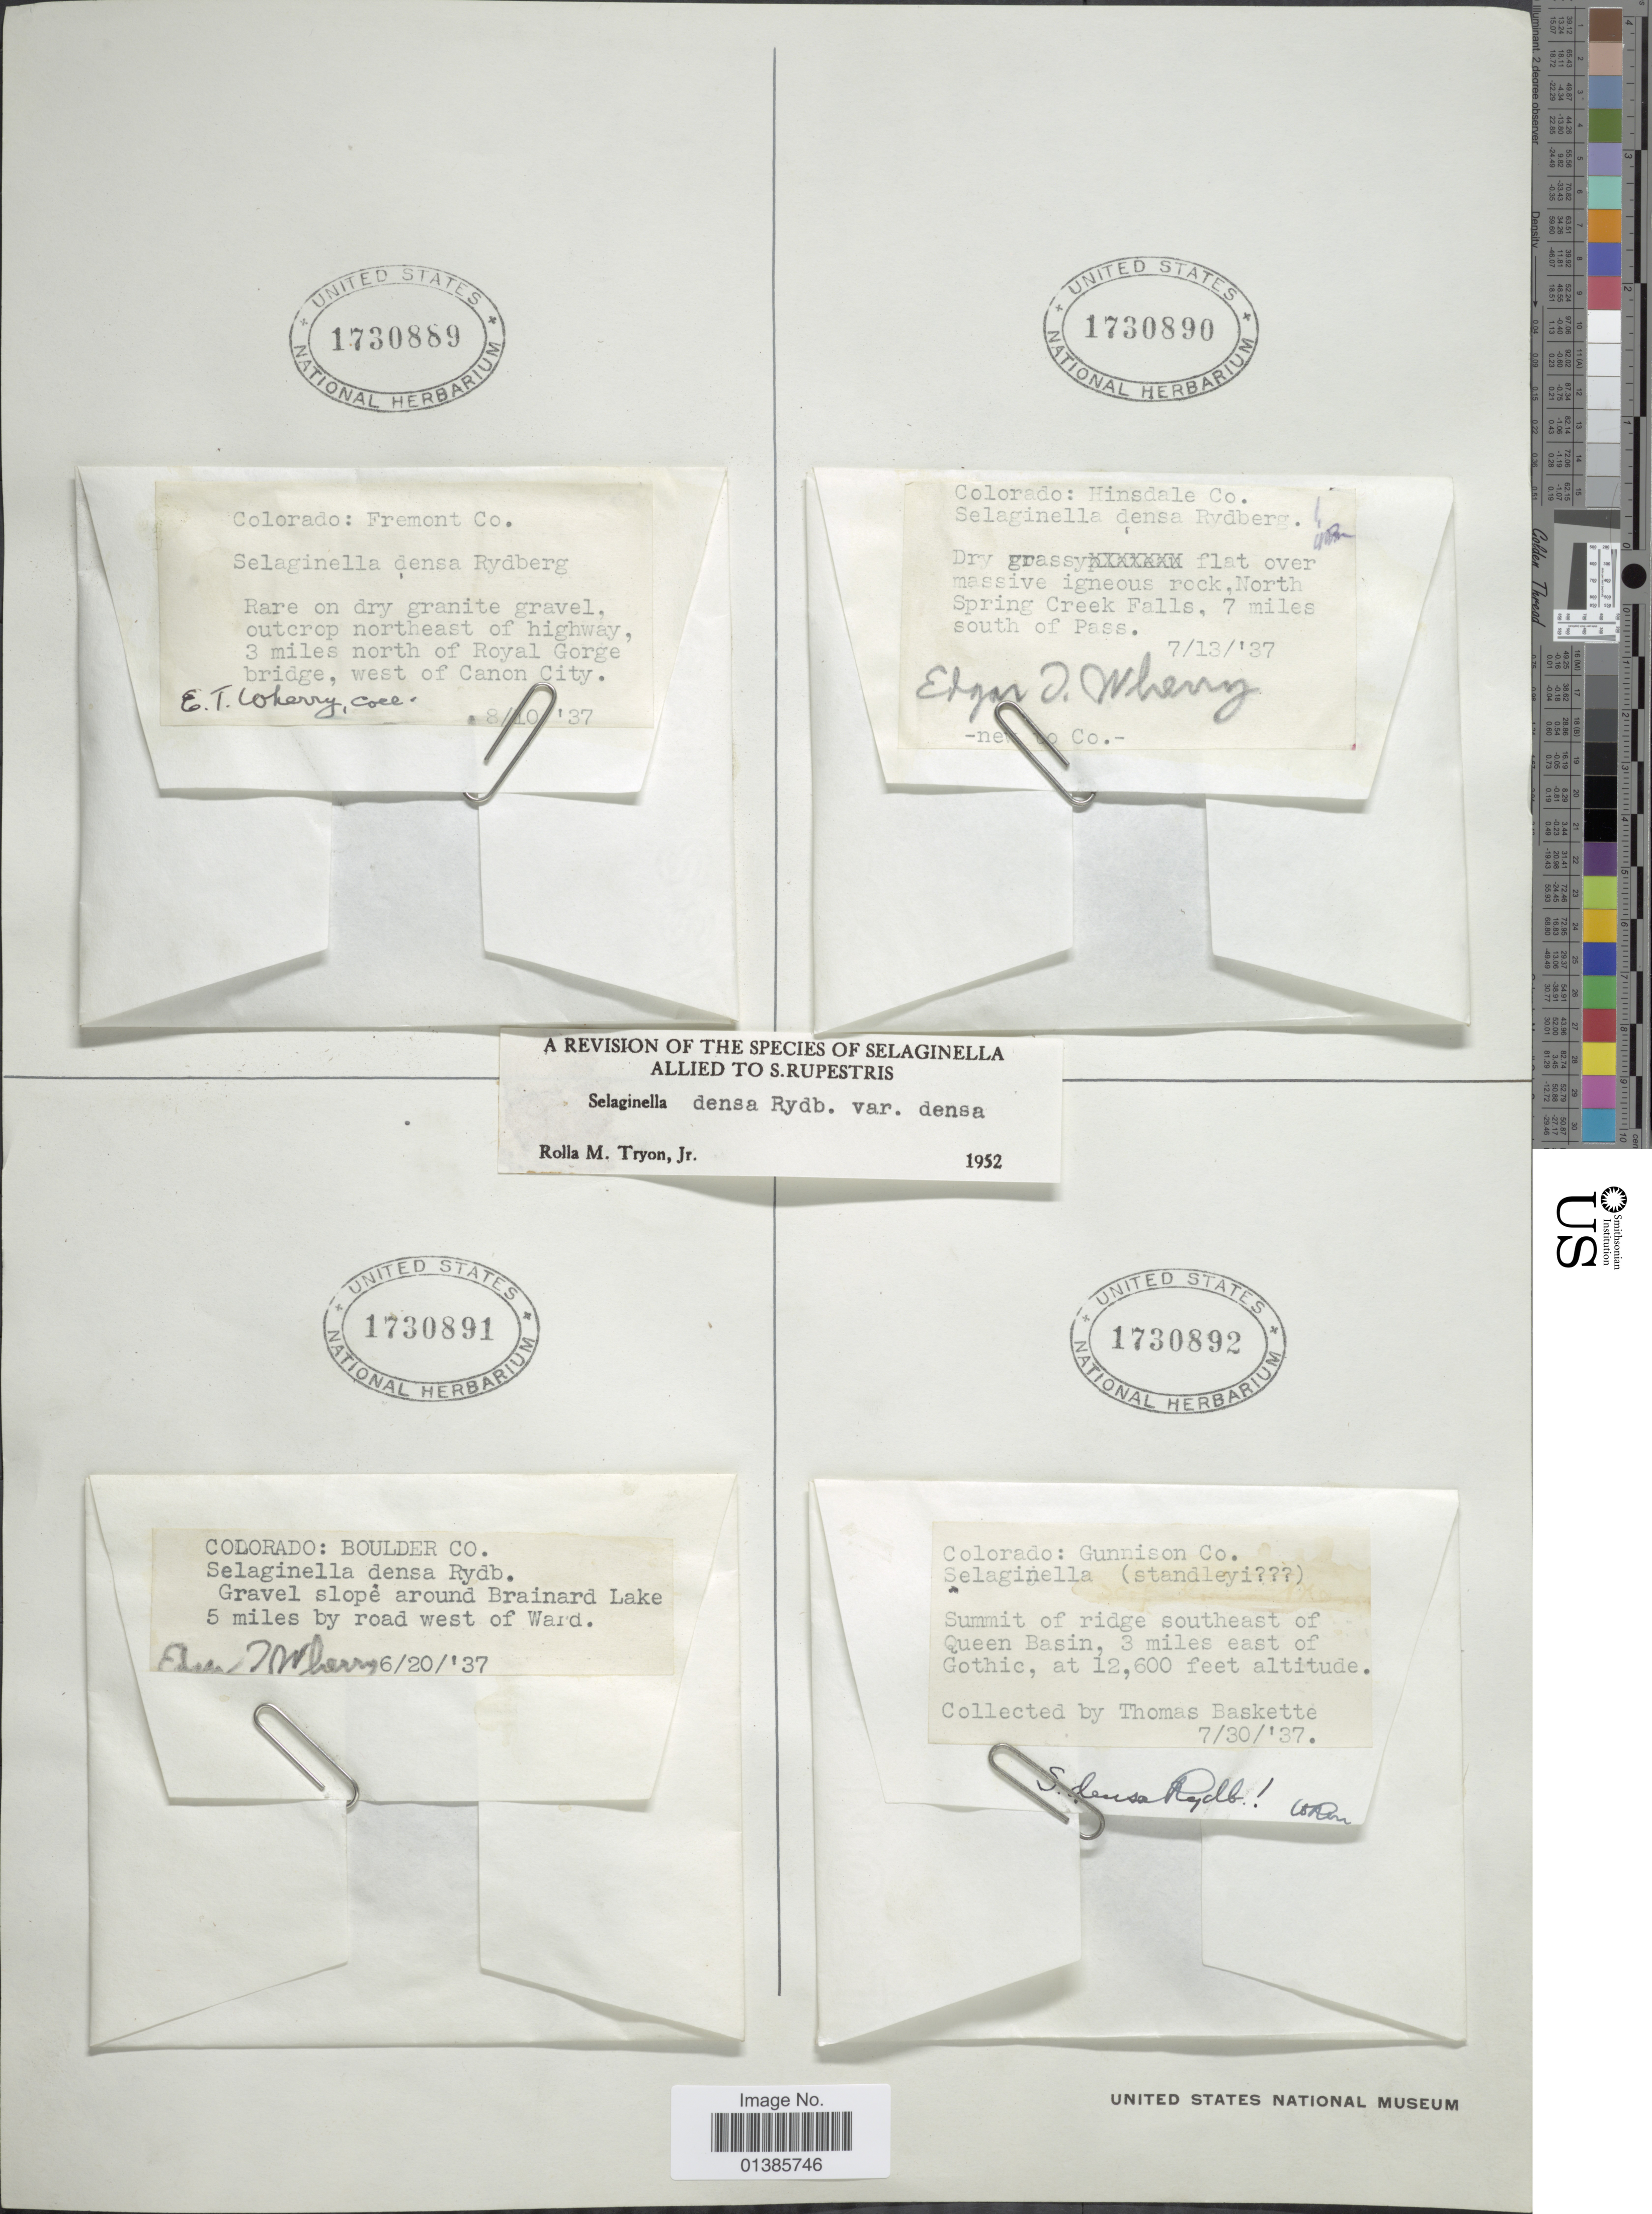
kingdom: Plantae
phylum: Tracheophyta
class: Lycopodiopsida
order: Selaginellales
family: Selaginellaceae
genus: Selaginella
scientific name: Selaginella densa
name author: Rydb.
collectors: T. Baskette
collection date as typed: Transcribed d/m/y: 30/7/37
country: United States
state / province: Colorado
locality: Gunnison Co. Summit of ridge southeast of Queen Basin, 3 miles east of Gothic.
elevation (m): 3840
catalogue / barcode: US 1730892-4